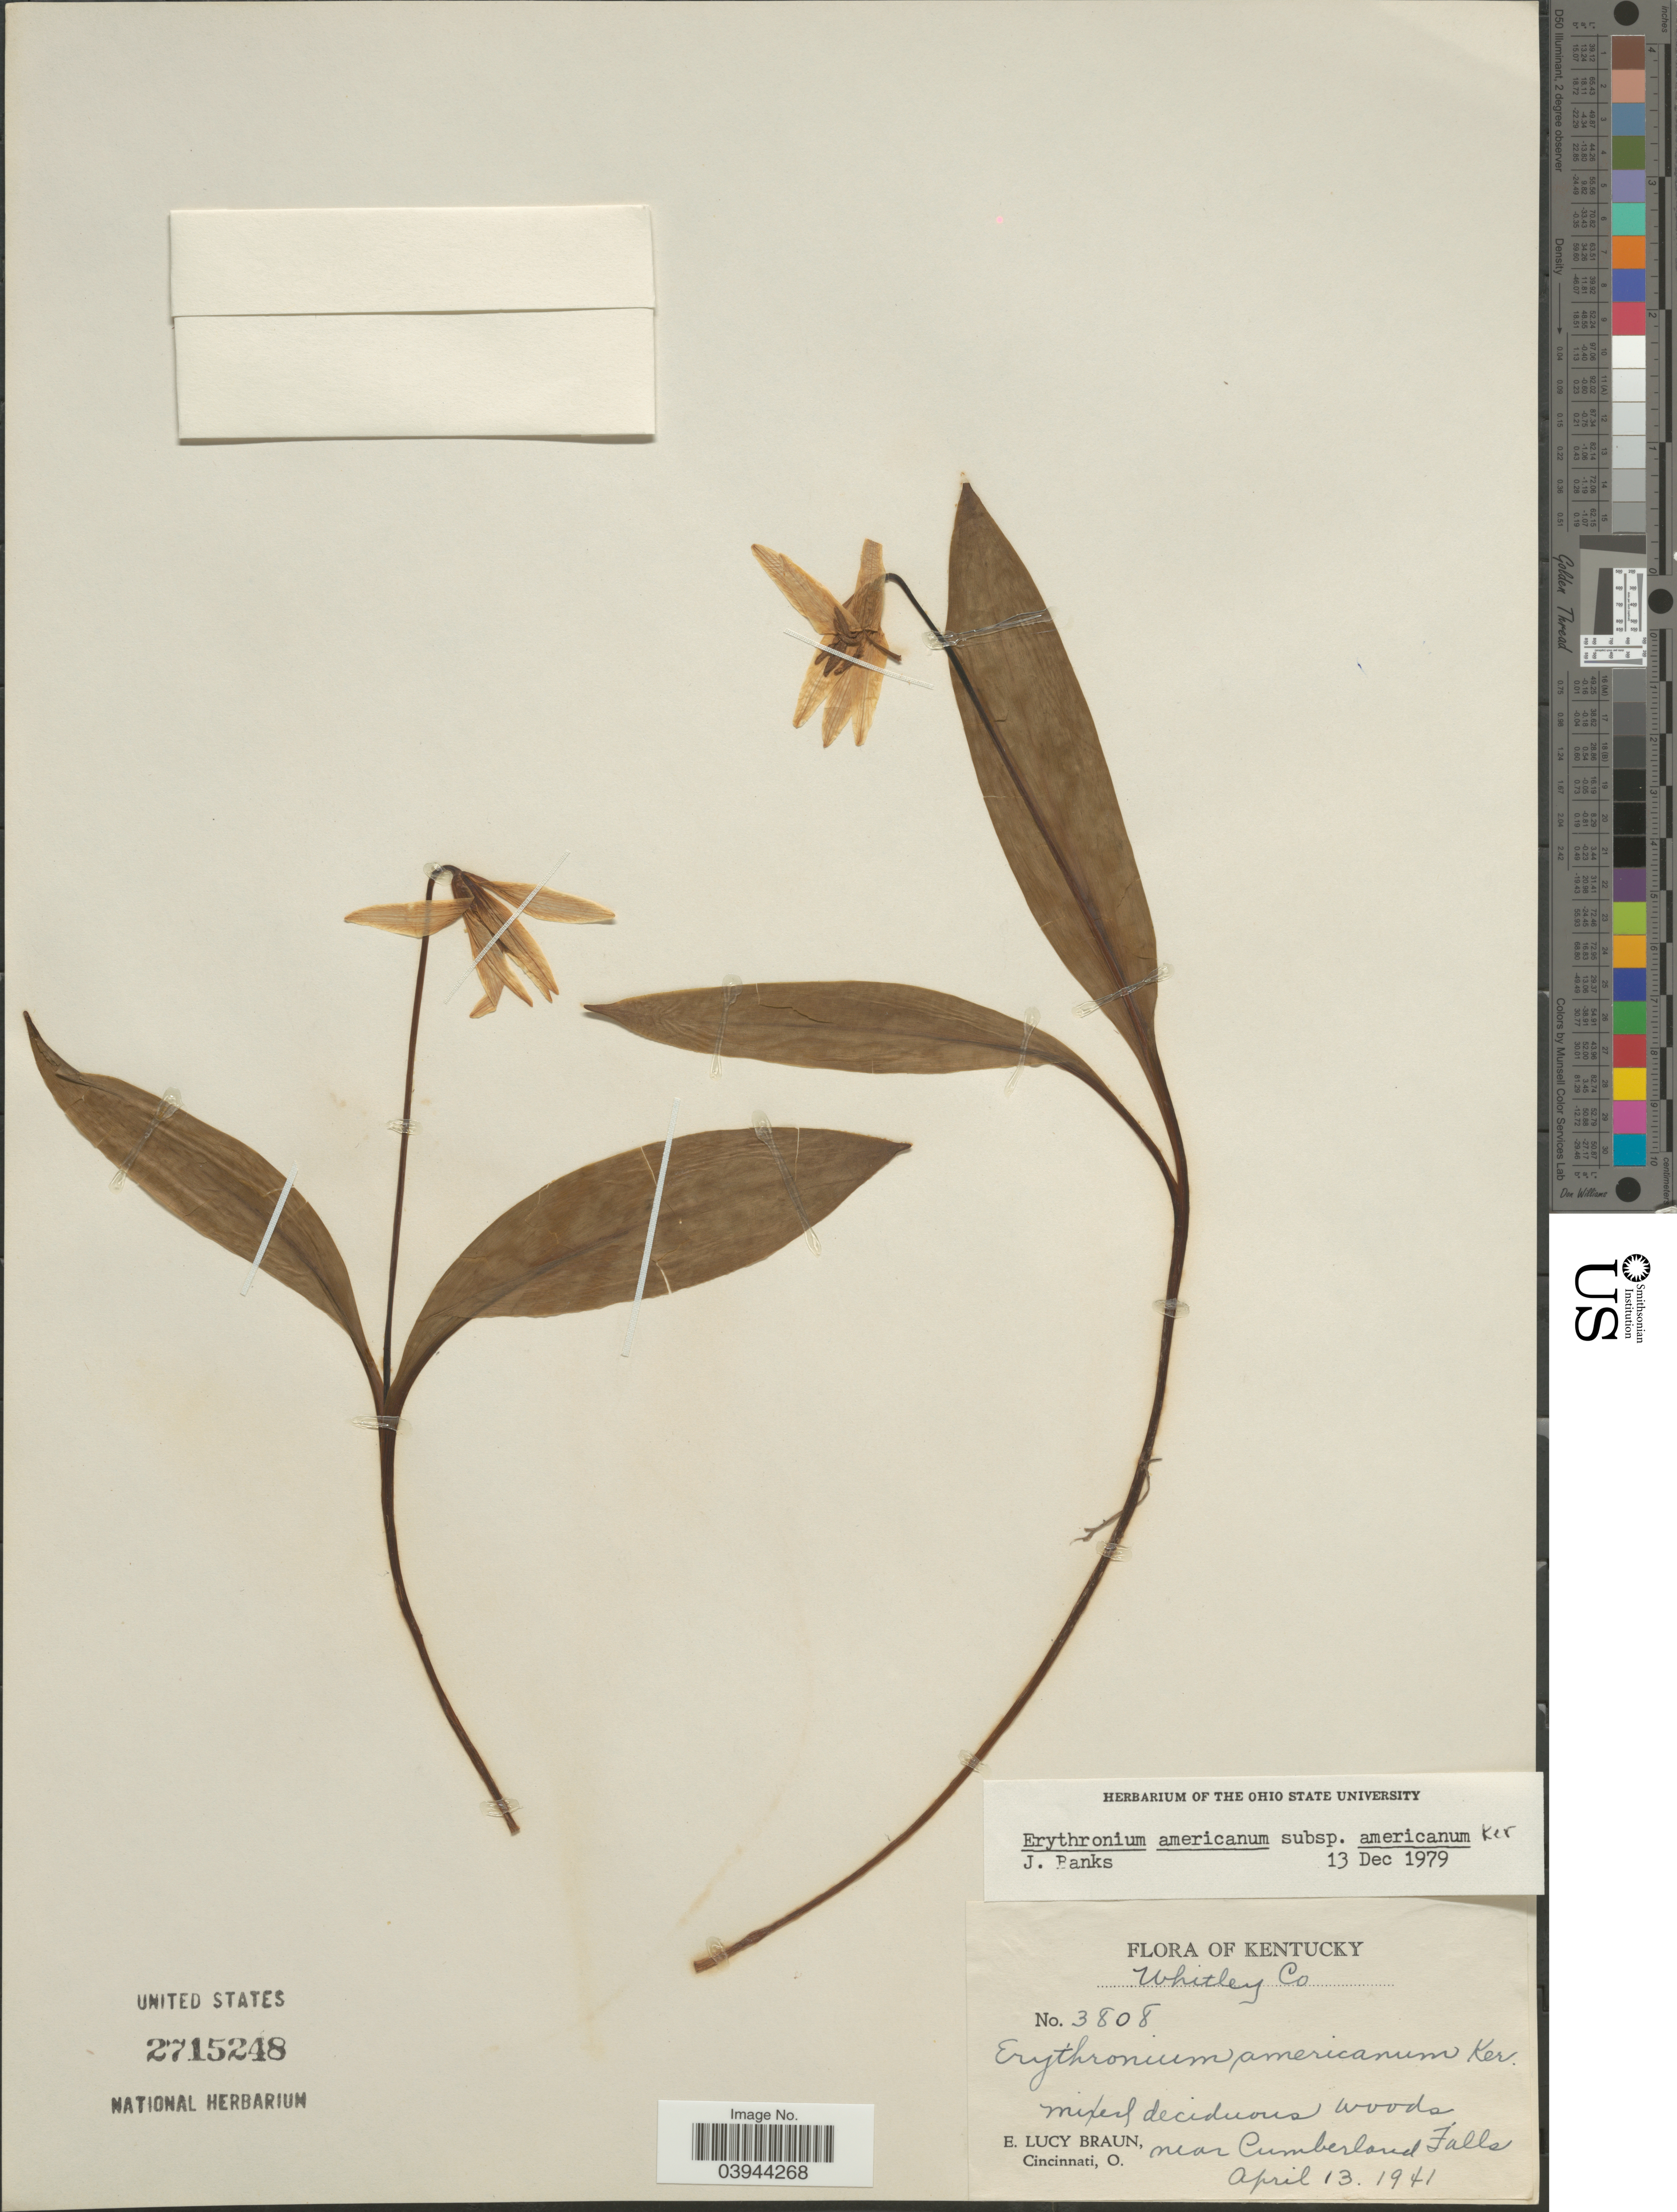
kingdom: Plantae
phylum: Tracheophyta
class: Liliopsida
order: Liliales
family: Liliaceae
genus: Erythronium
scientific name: Erythronium americanum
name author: Ker Gawl.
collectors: E. L. Braun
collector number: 3808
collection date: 1941-04-13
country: United States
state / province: Kentucky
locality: Whitley Co. Near Cumberland Falls.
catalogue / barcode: US 2715248